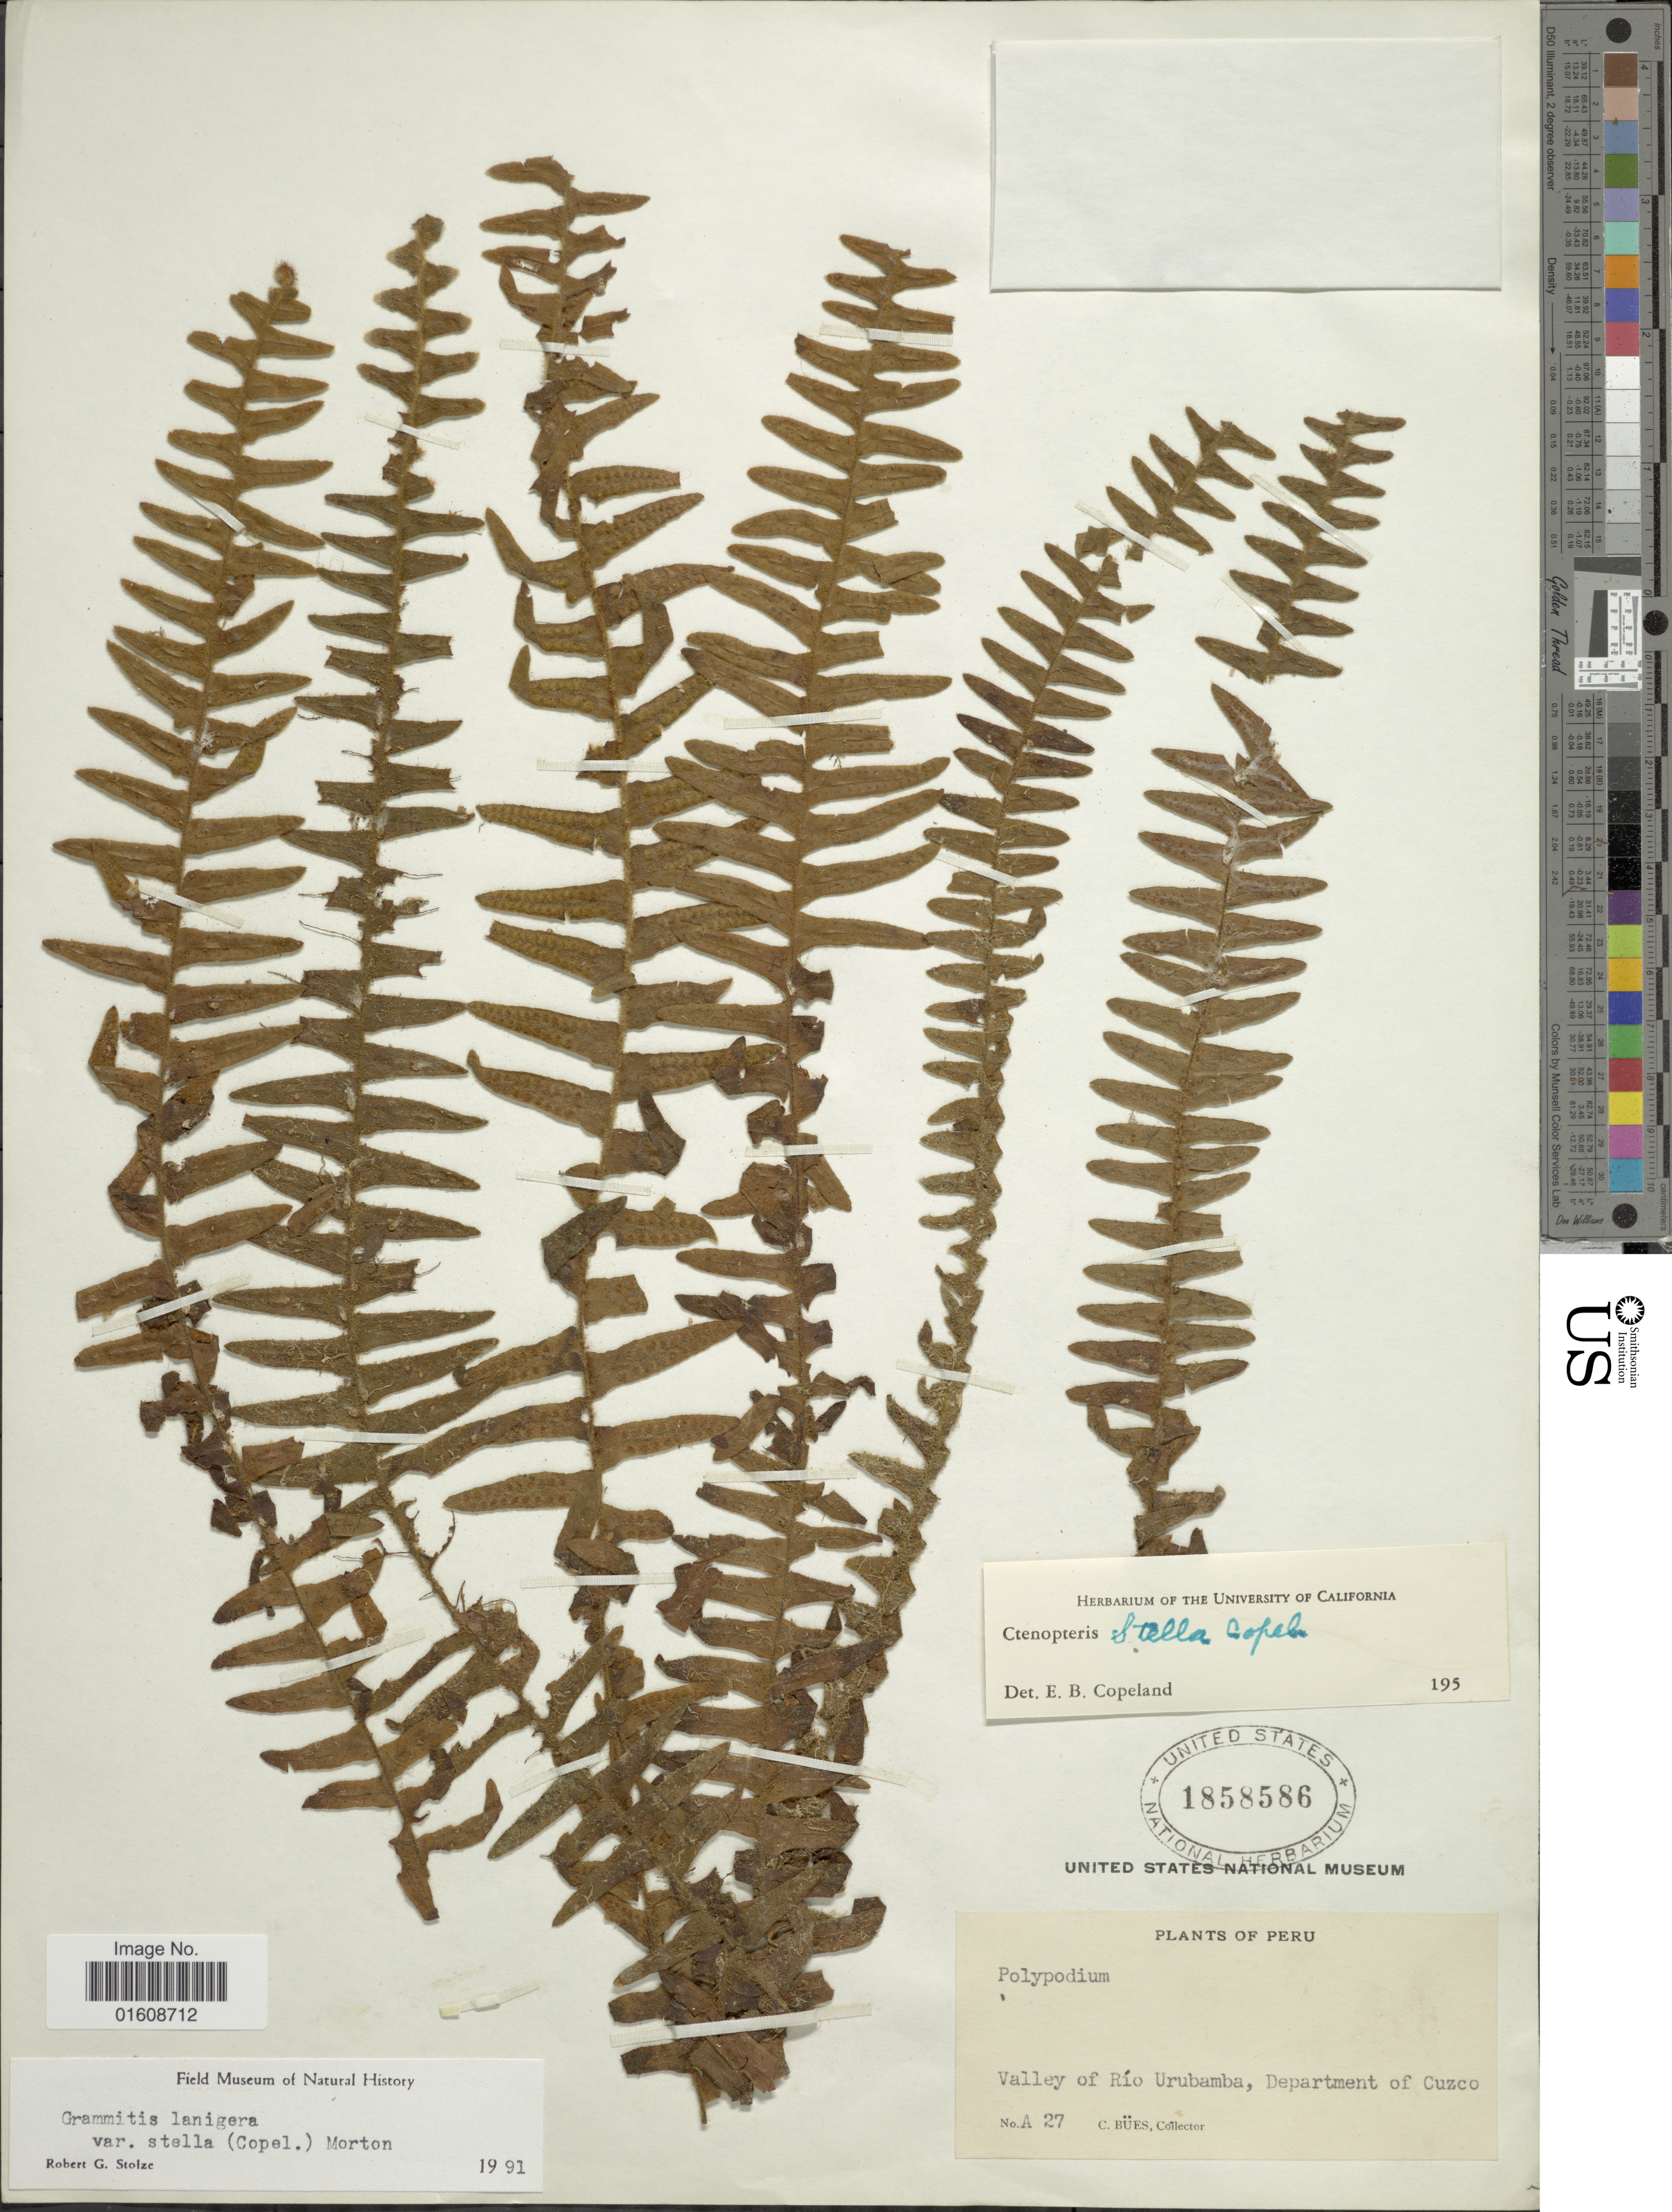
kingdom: Plantae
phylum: Tracheophyta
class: Polypodiopsida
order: Polypodiales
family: Polypodiaceae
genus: Alansmia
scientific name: Alansmia lanigera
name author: (Desv.) Moguel & M. Kessler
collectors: C. Bues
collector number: A 27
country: Peru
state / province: Cusco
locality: Valley of Río Urubamba, Department of Cuzco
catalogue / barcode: US 1858586